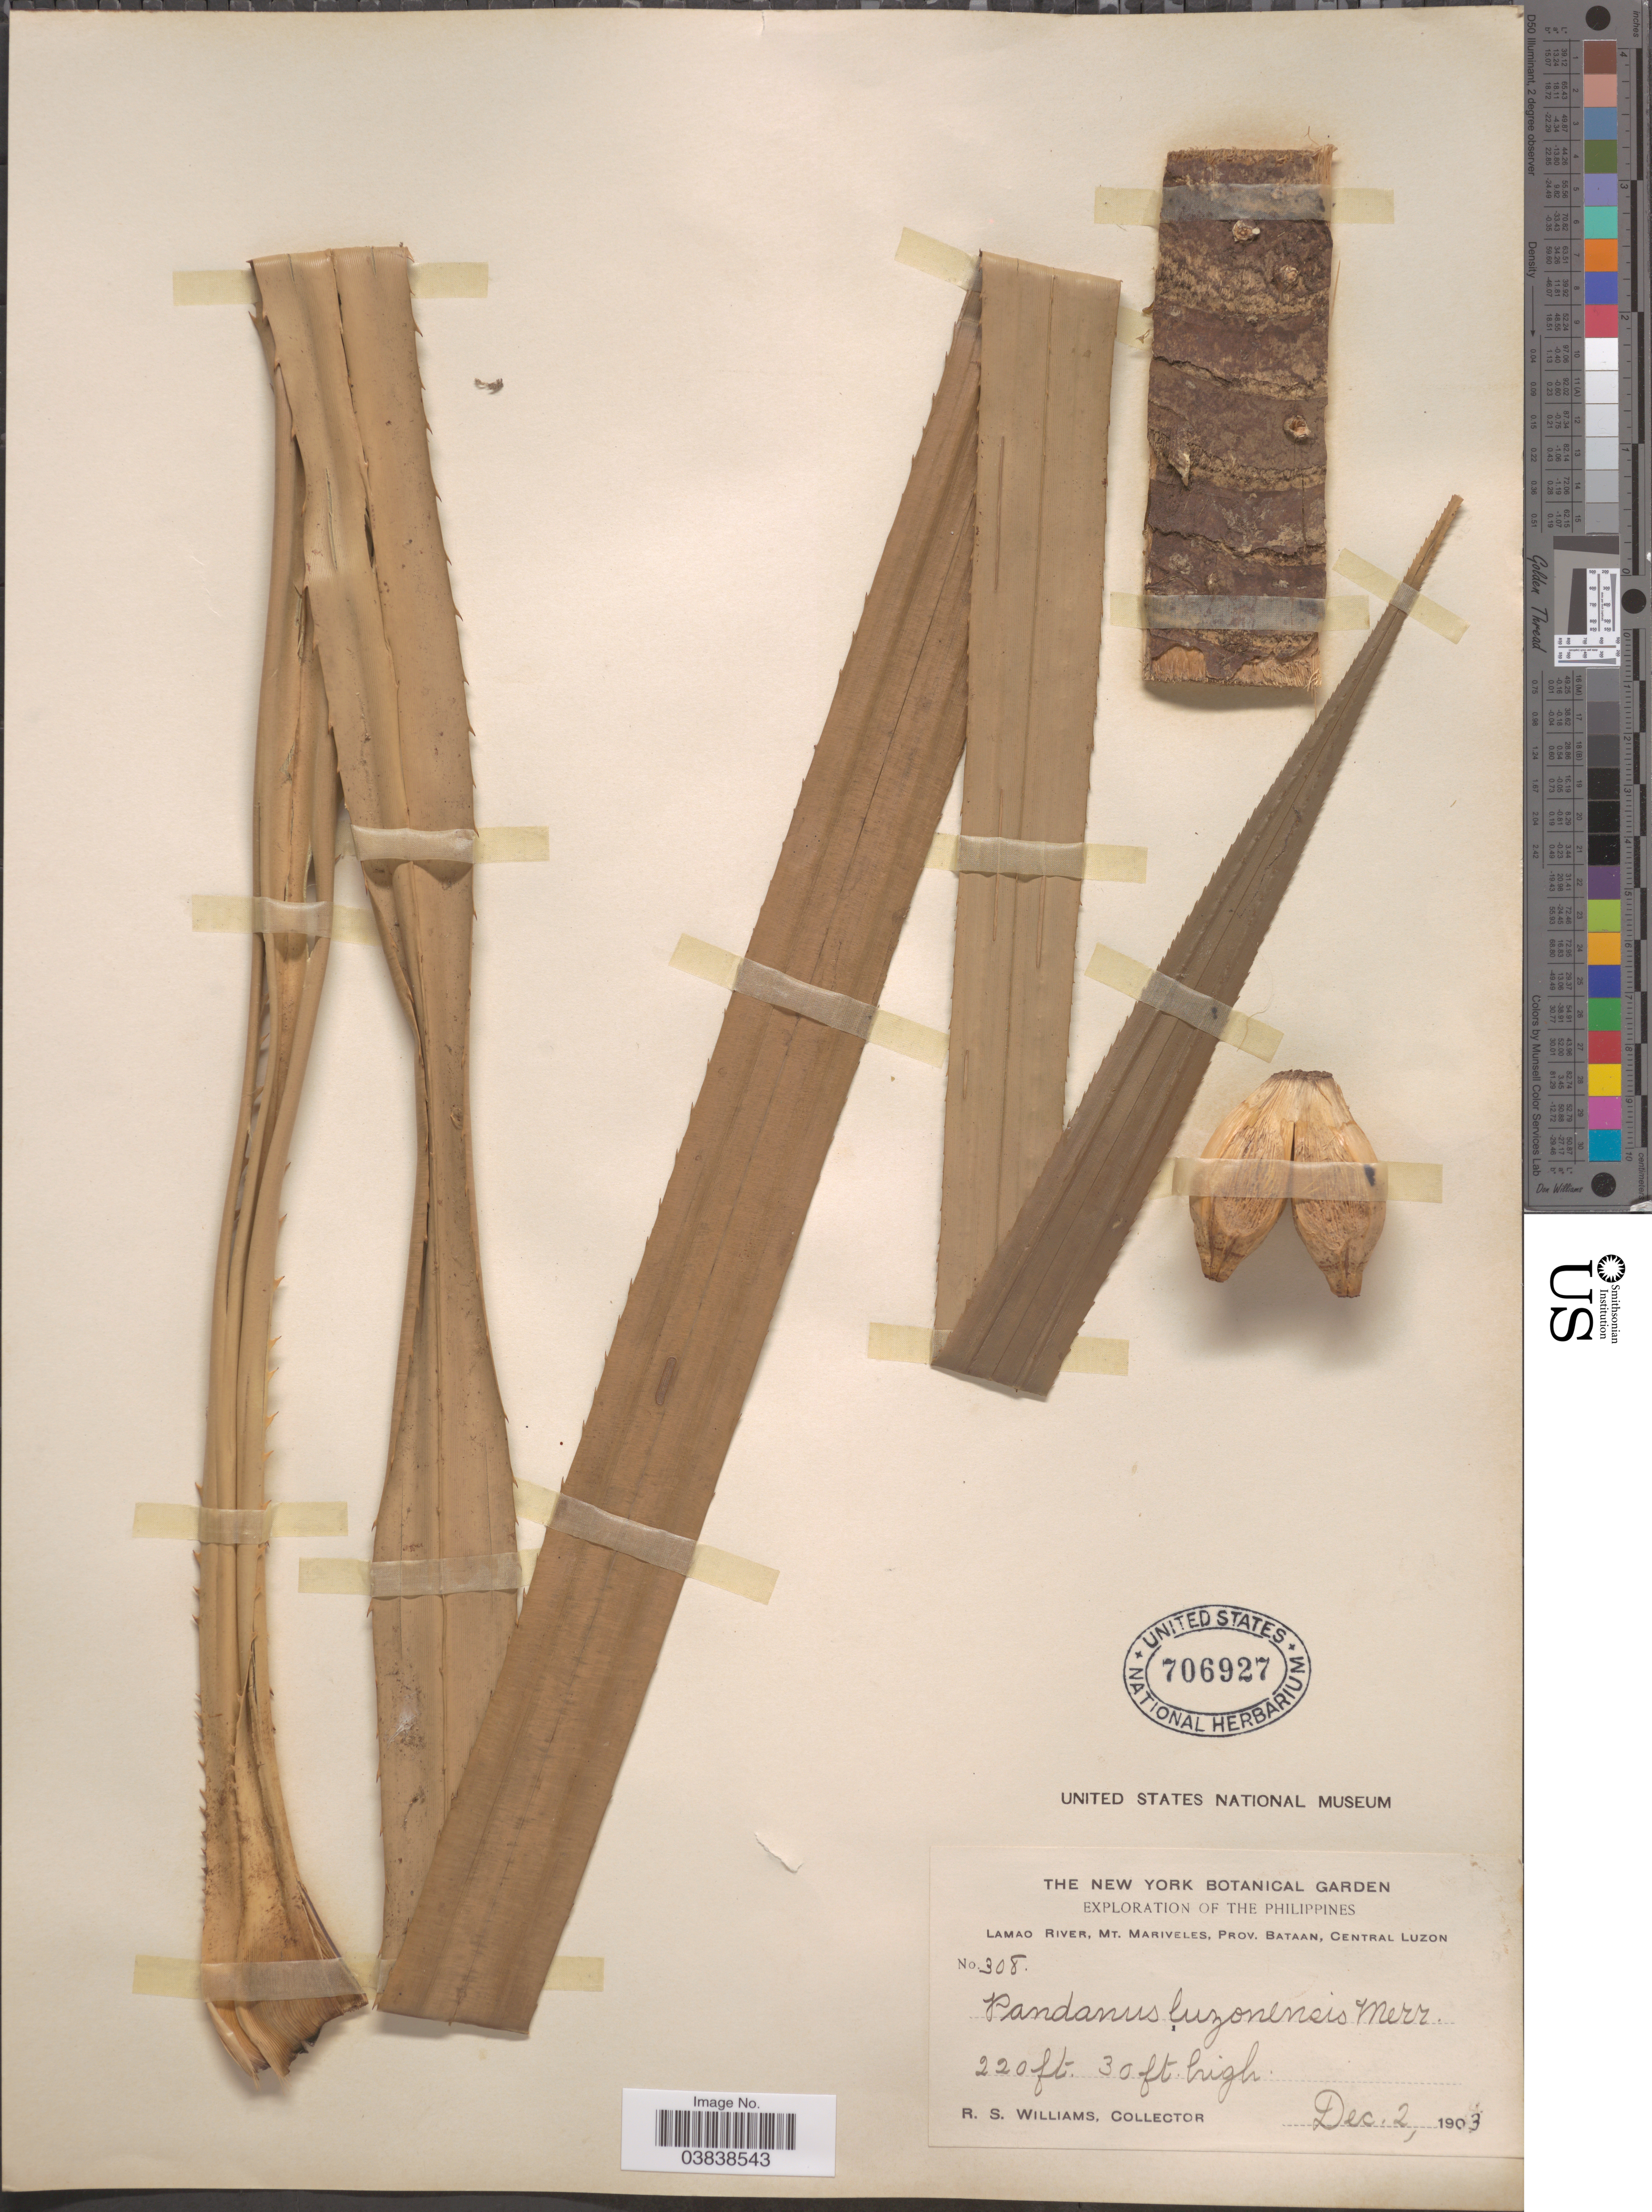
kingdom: Plantae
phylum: Tracheophyta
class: Liliopsida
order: Pandanales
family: Pandanaceae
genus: Pandanus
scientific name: Pandanus luzonensis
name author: Merr.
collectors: R. S. Williams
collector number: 308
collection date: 1903-12-02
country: Philippines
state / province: Central Luzon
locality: Lamao River, Mt. Mariveles, Prov. Bataan.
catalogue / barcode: US 706927